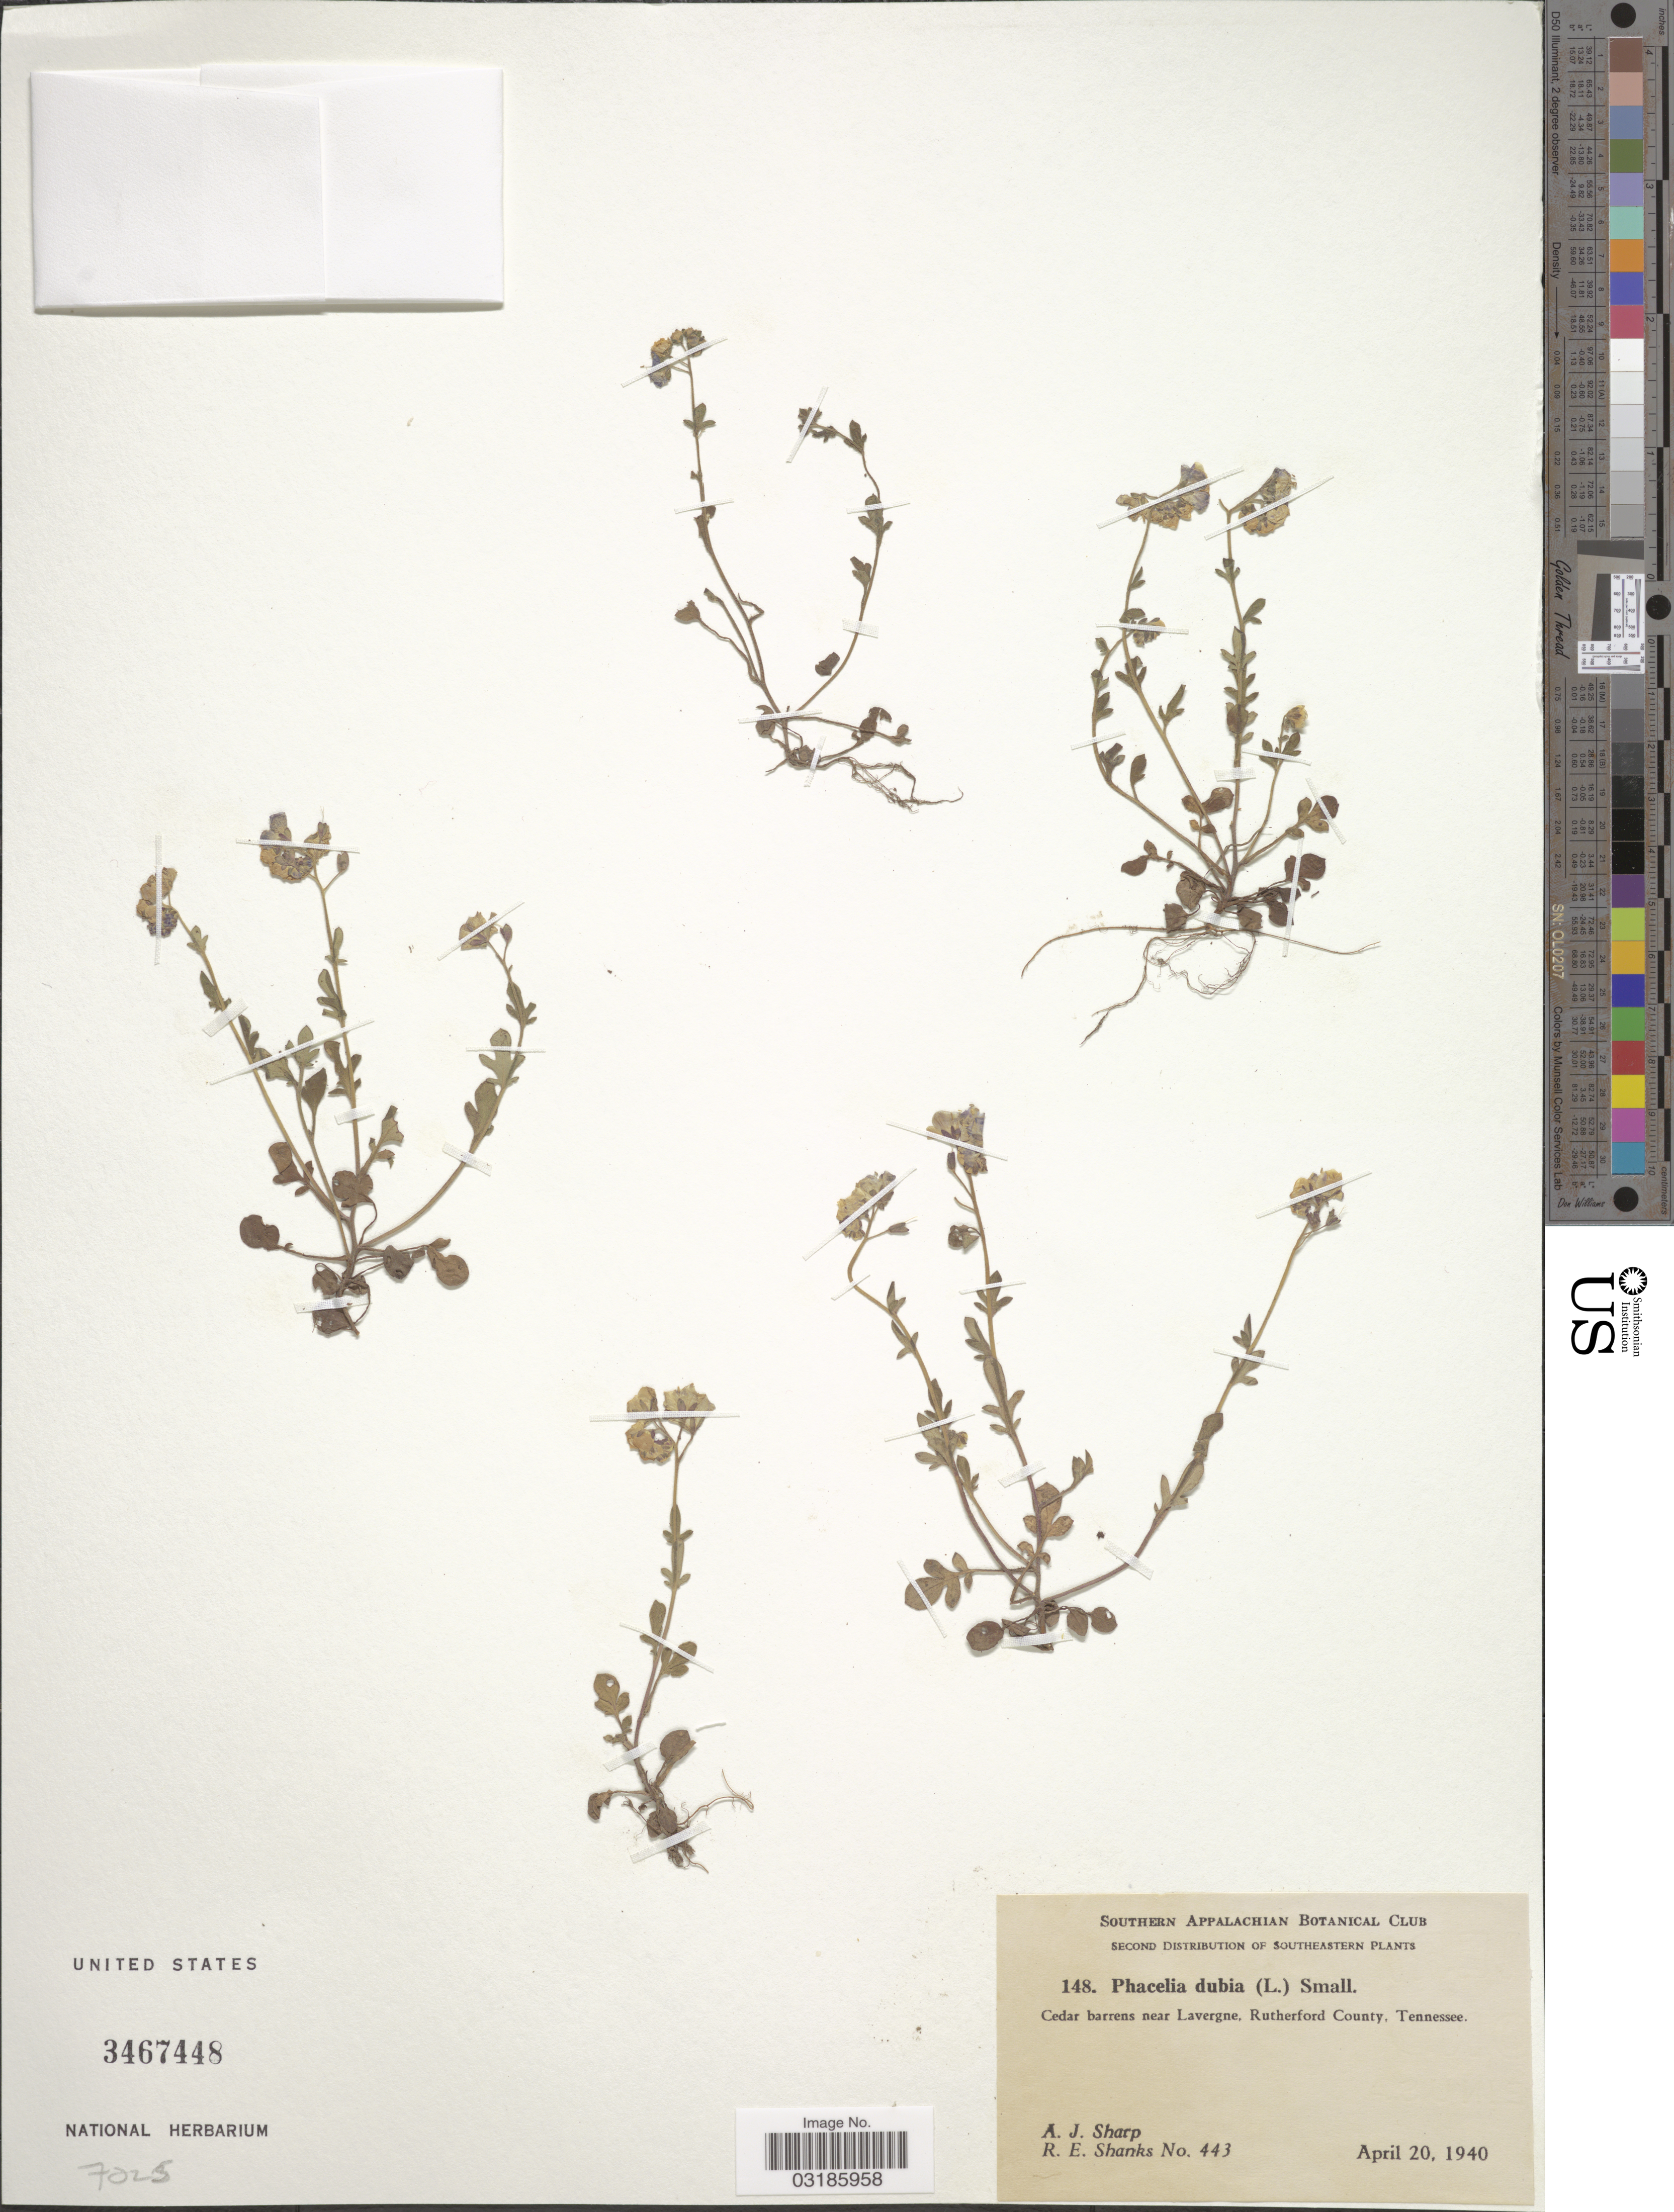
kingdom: Plantae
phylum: Tracheophyta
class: Magnoliopsida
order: Boraginales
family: Hydrophyllaceae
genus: Phacelia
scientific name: Phacelia dubia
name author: (L.) Trel.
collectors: A. J. Sharp & R. Shanks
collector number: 443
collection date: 1940-04-20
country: United States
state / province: Tennessee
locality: Cedar barrens near Lavergne, Rutherford County.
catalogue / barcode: US 3467448